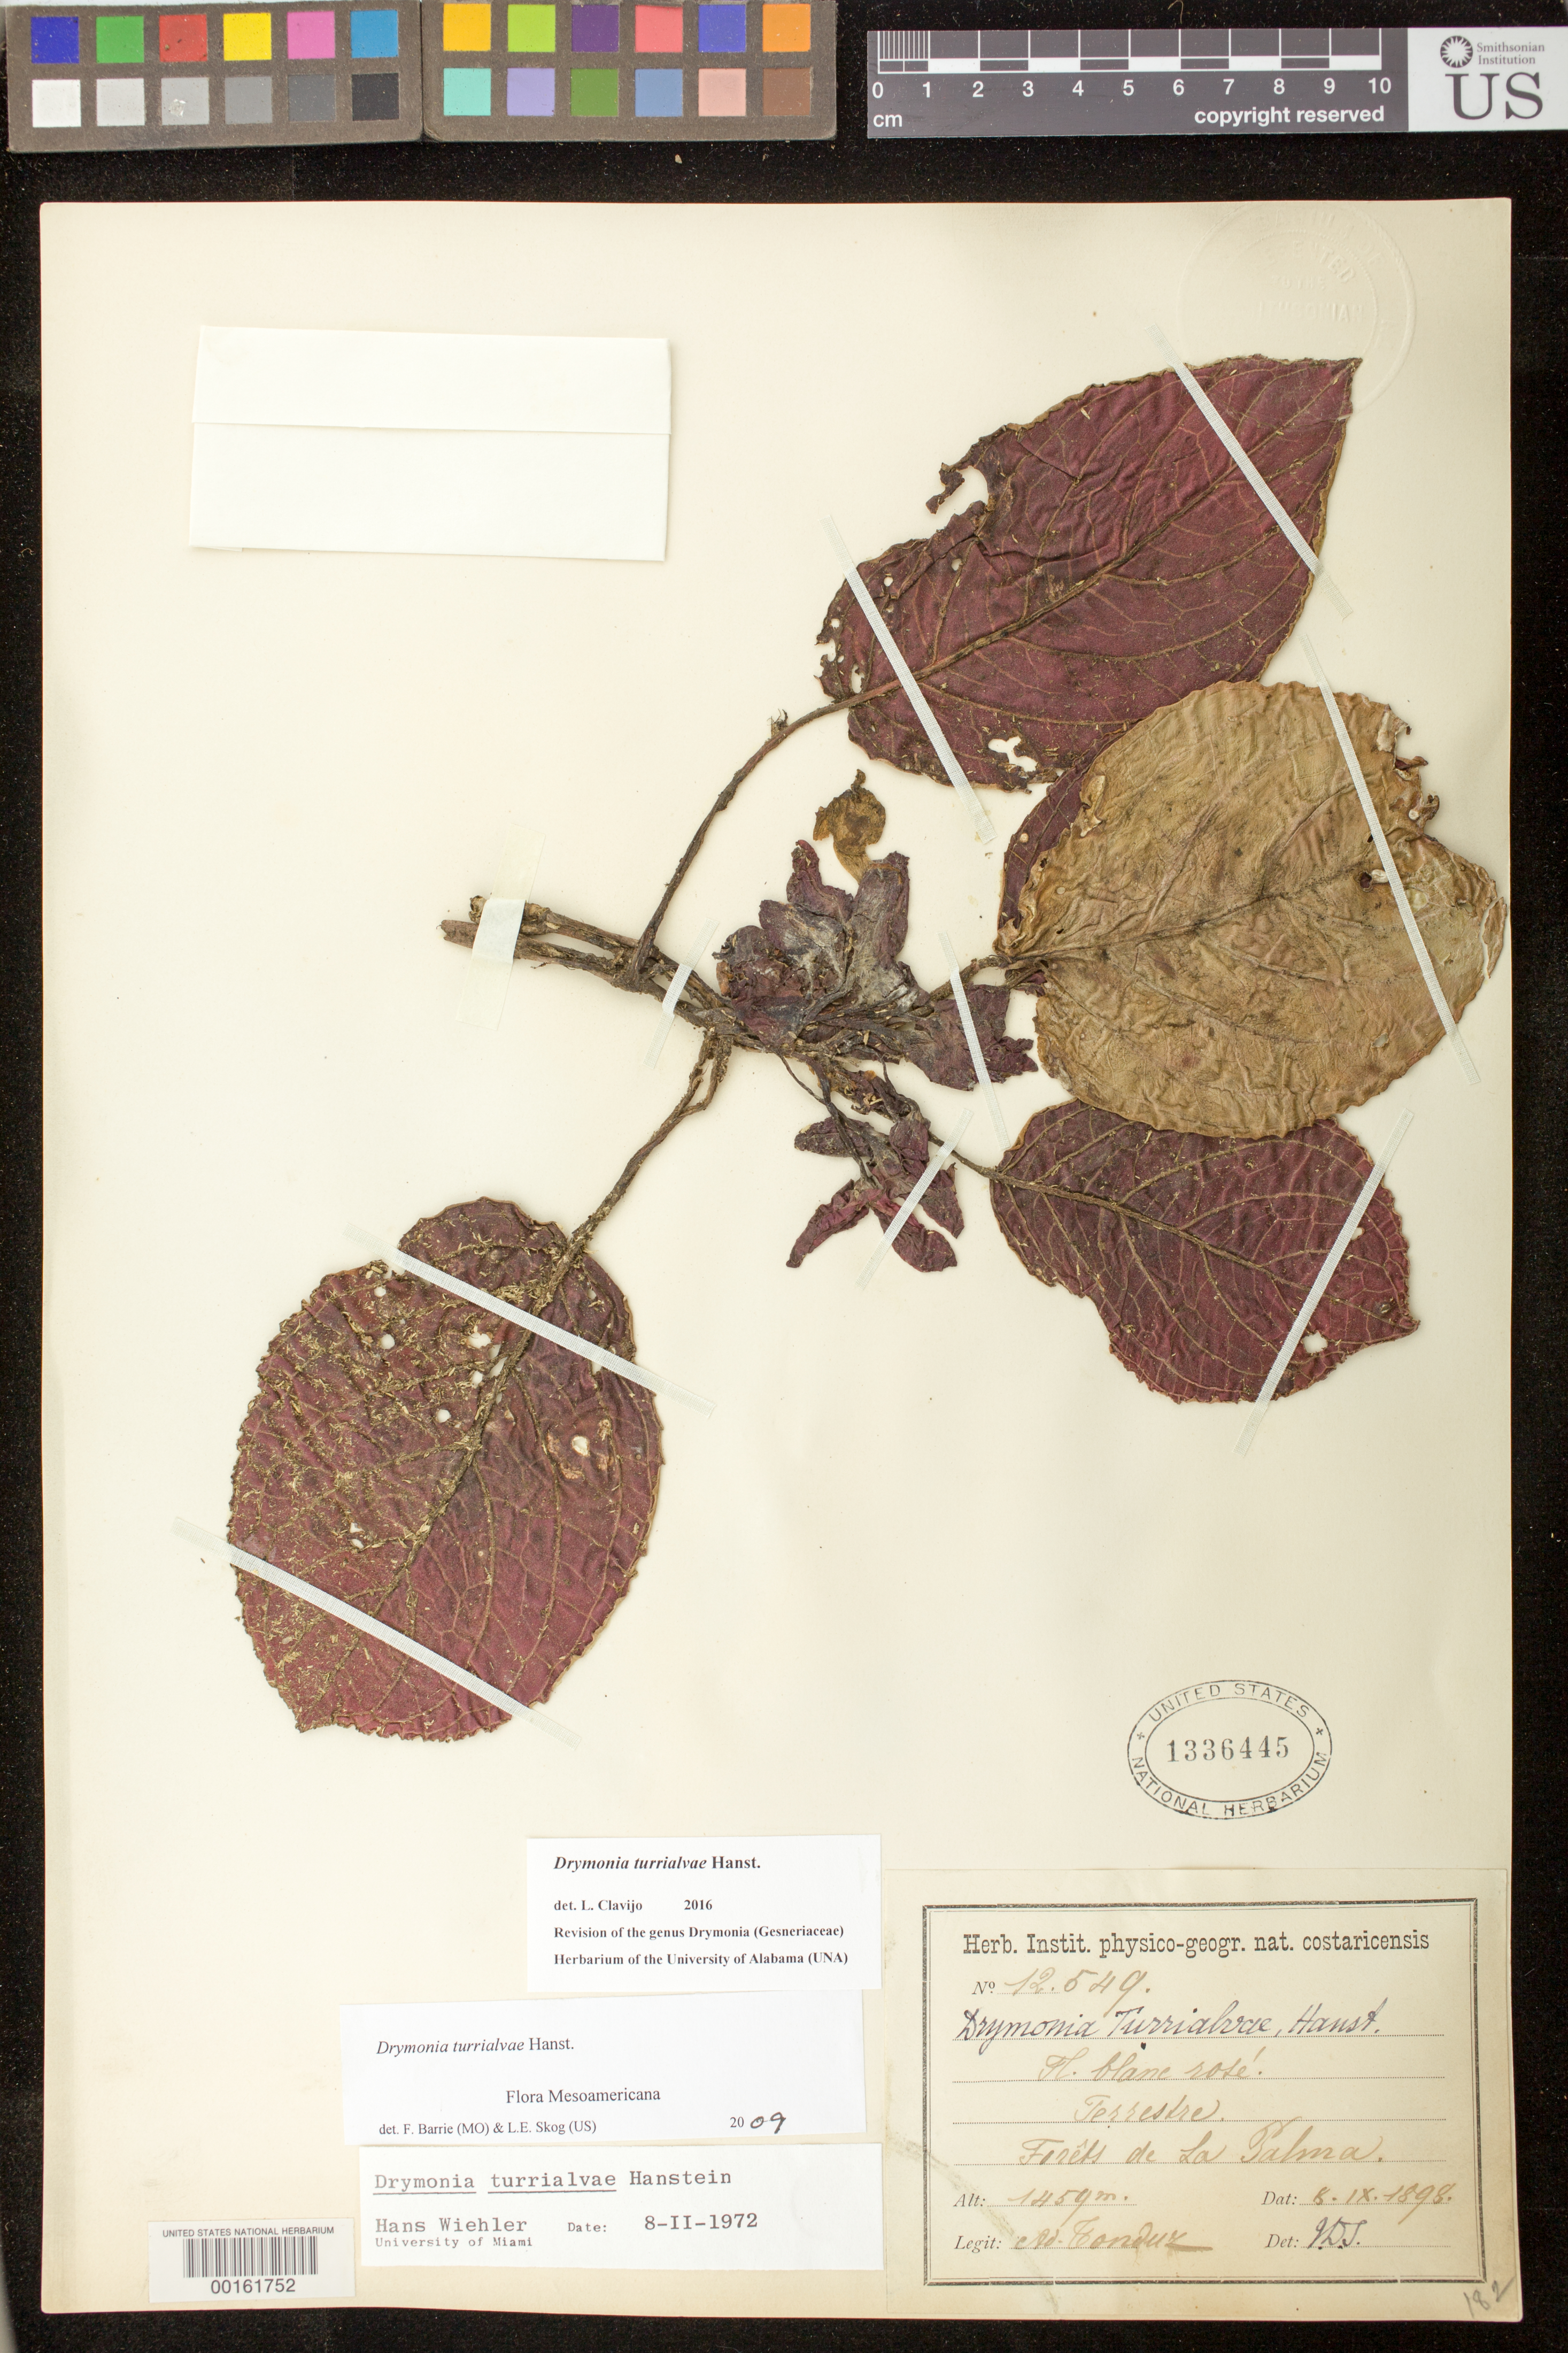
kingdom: Plantae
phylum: Tracheophyta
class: Magnoliopsida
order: Lamiales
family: Gesneriaceae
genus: Drymonia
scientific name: Drymonia turrialvae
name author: Hanst.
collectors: A. Tonduz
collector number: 12549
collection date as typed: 08 Sep 1898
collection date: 1898-09-08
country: Costa Rica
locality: Forests of La Palma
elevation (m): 1459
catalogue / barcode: US 1336445